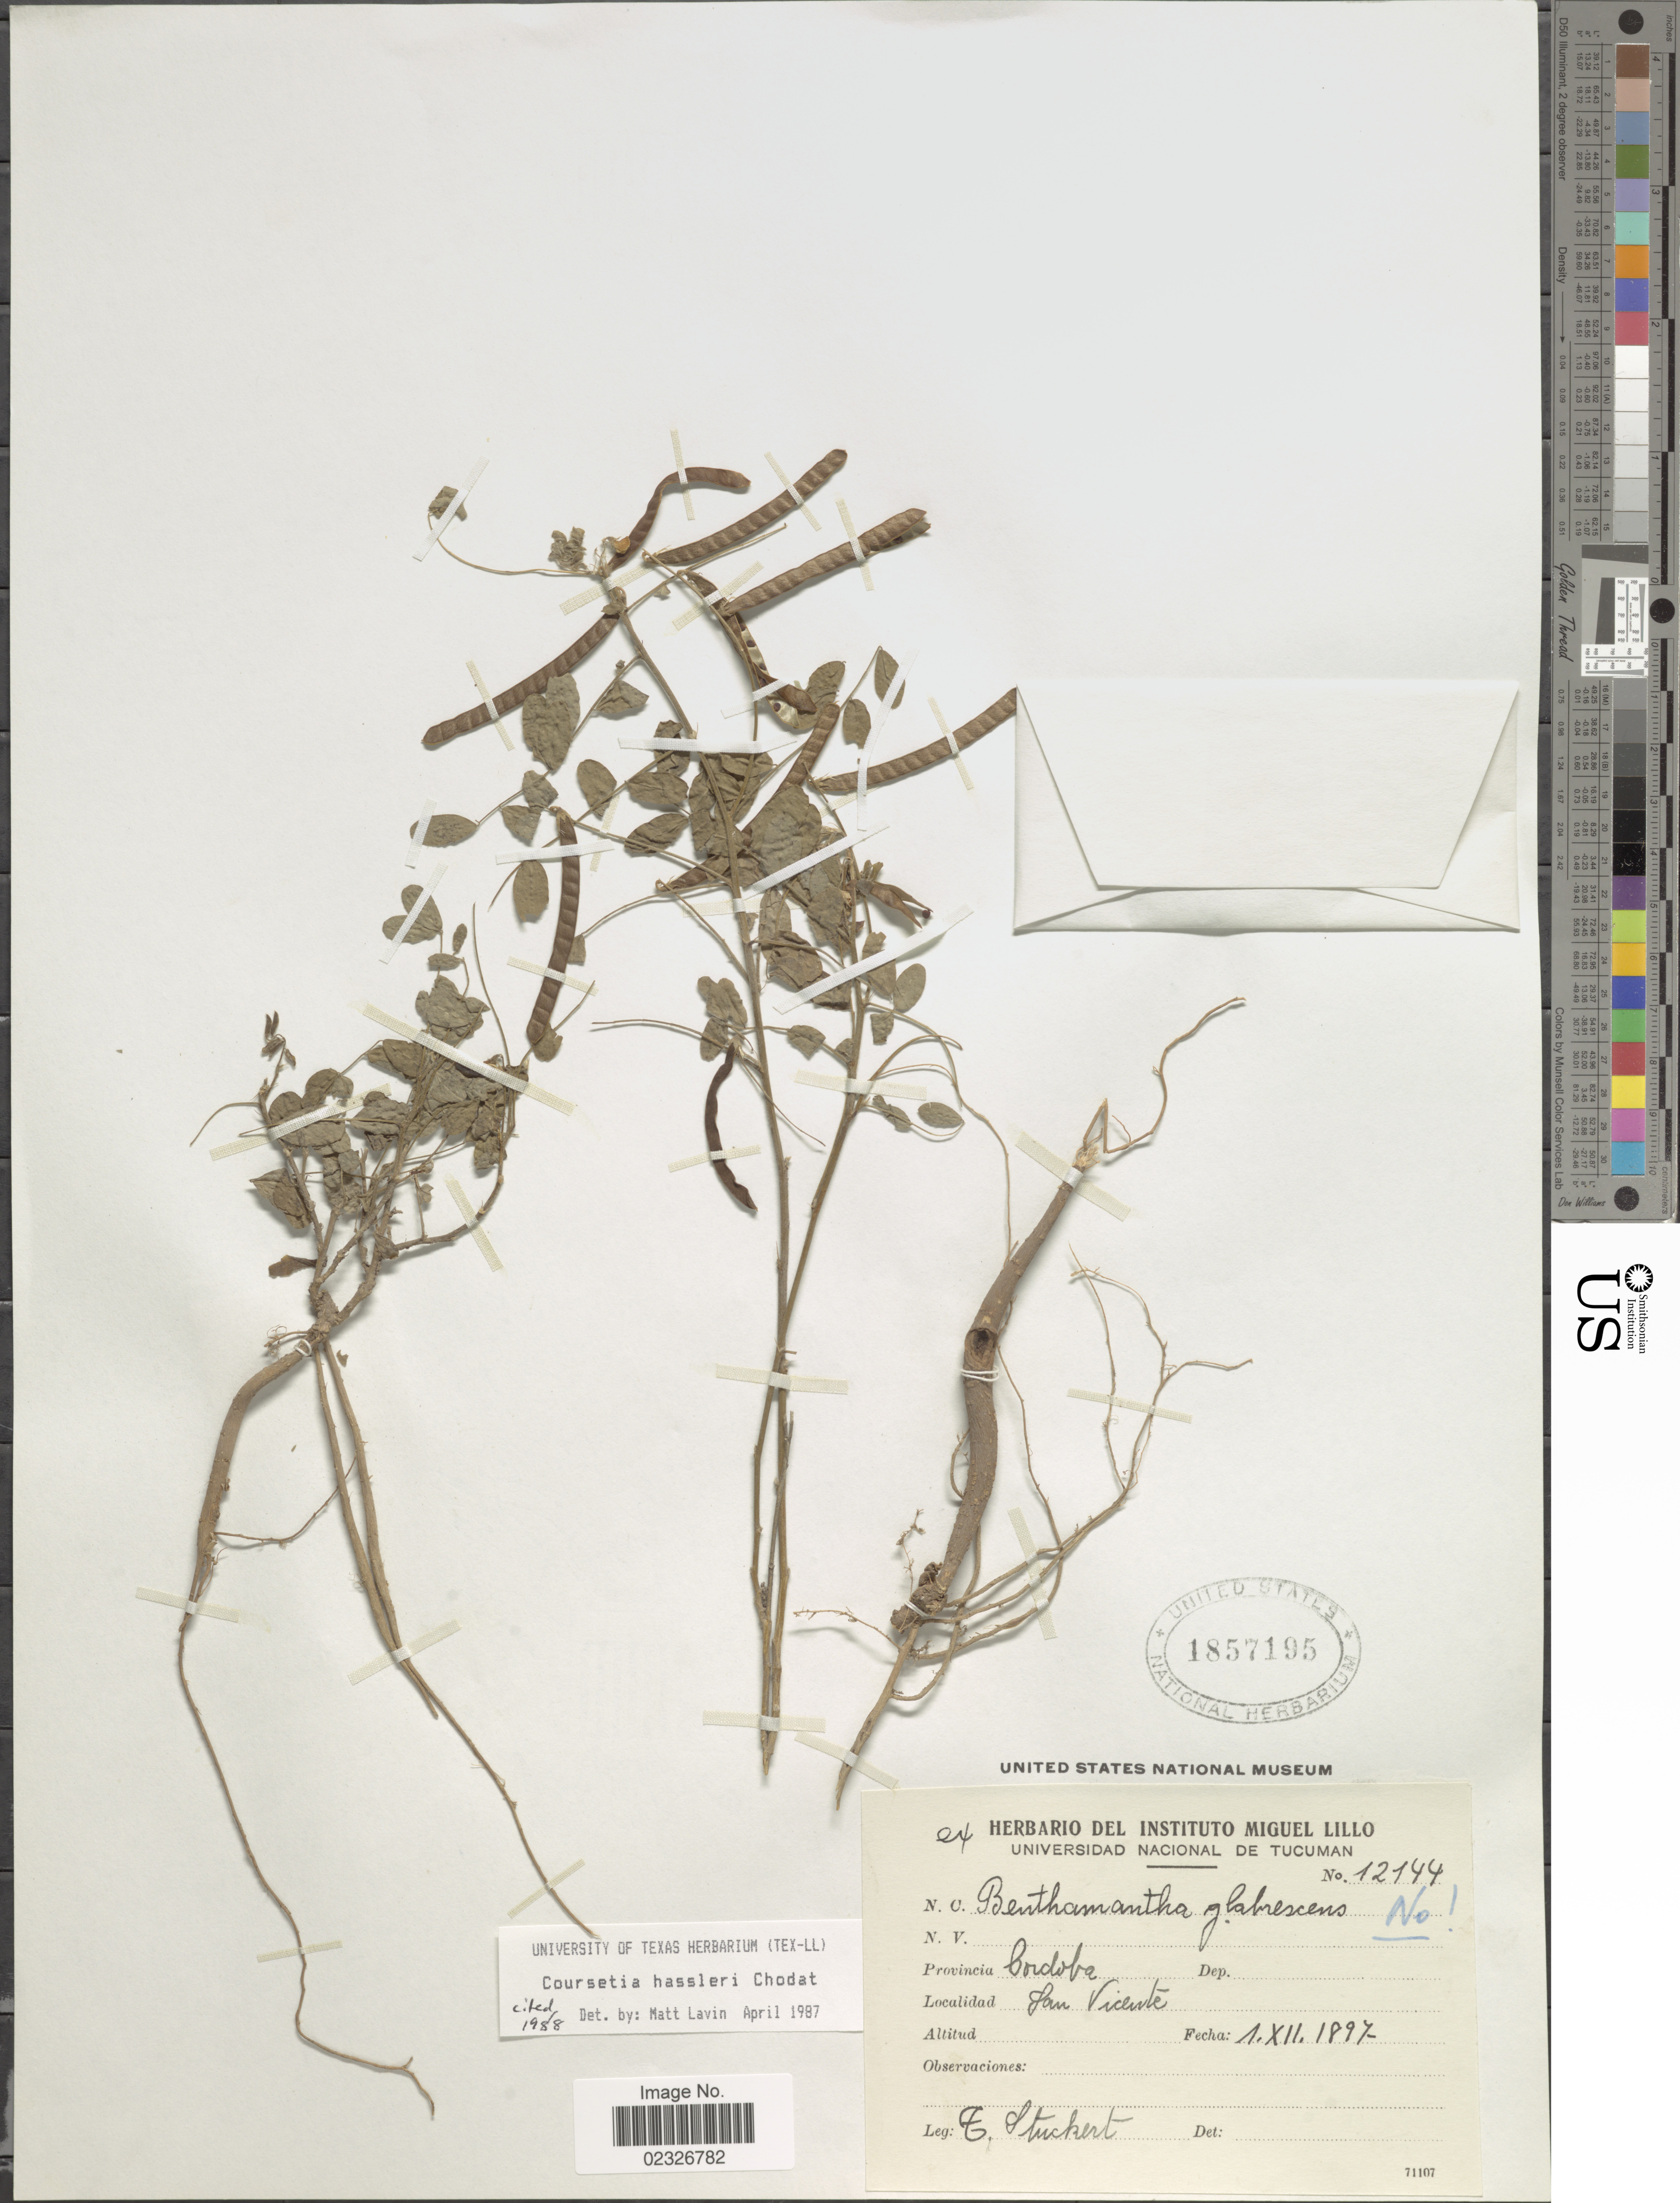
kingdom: Plantae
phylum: Tracheophyta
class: Magnoliopsida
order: Fabales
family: Fabaceae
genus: Coursetia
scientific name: Coursetia hassleri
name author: Chodat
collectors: T. Stuckert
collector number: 12144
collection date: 1897-12-01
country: Argentina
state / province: Cordoba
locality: Provincia Cordoba. San Vicente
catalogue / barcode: US 1857195